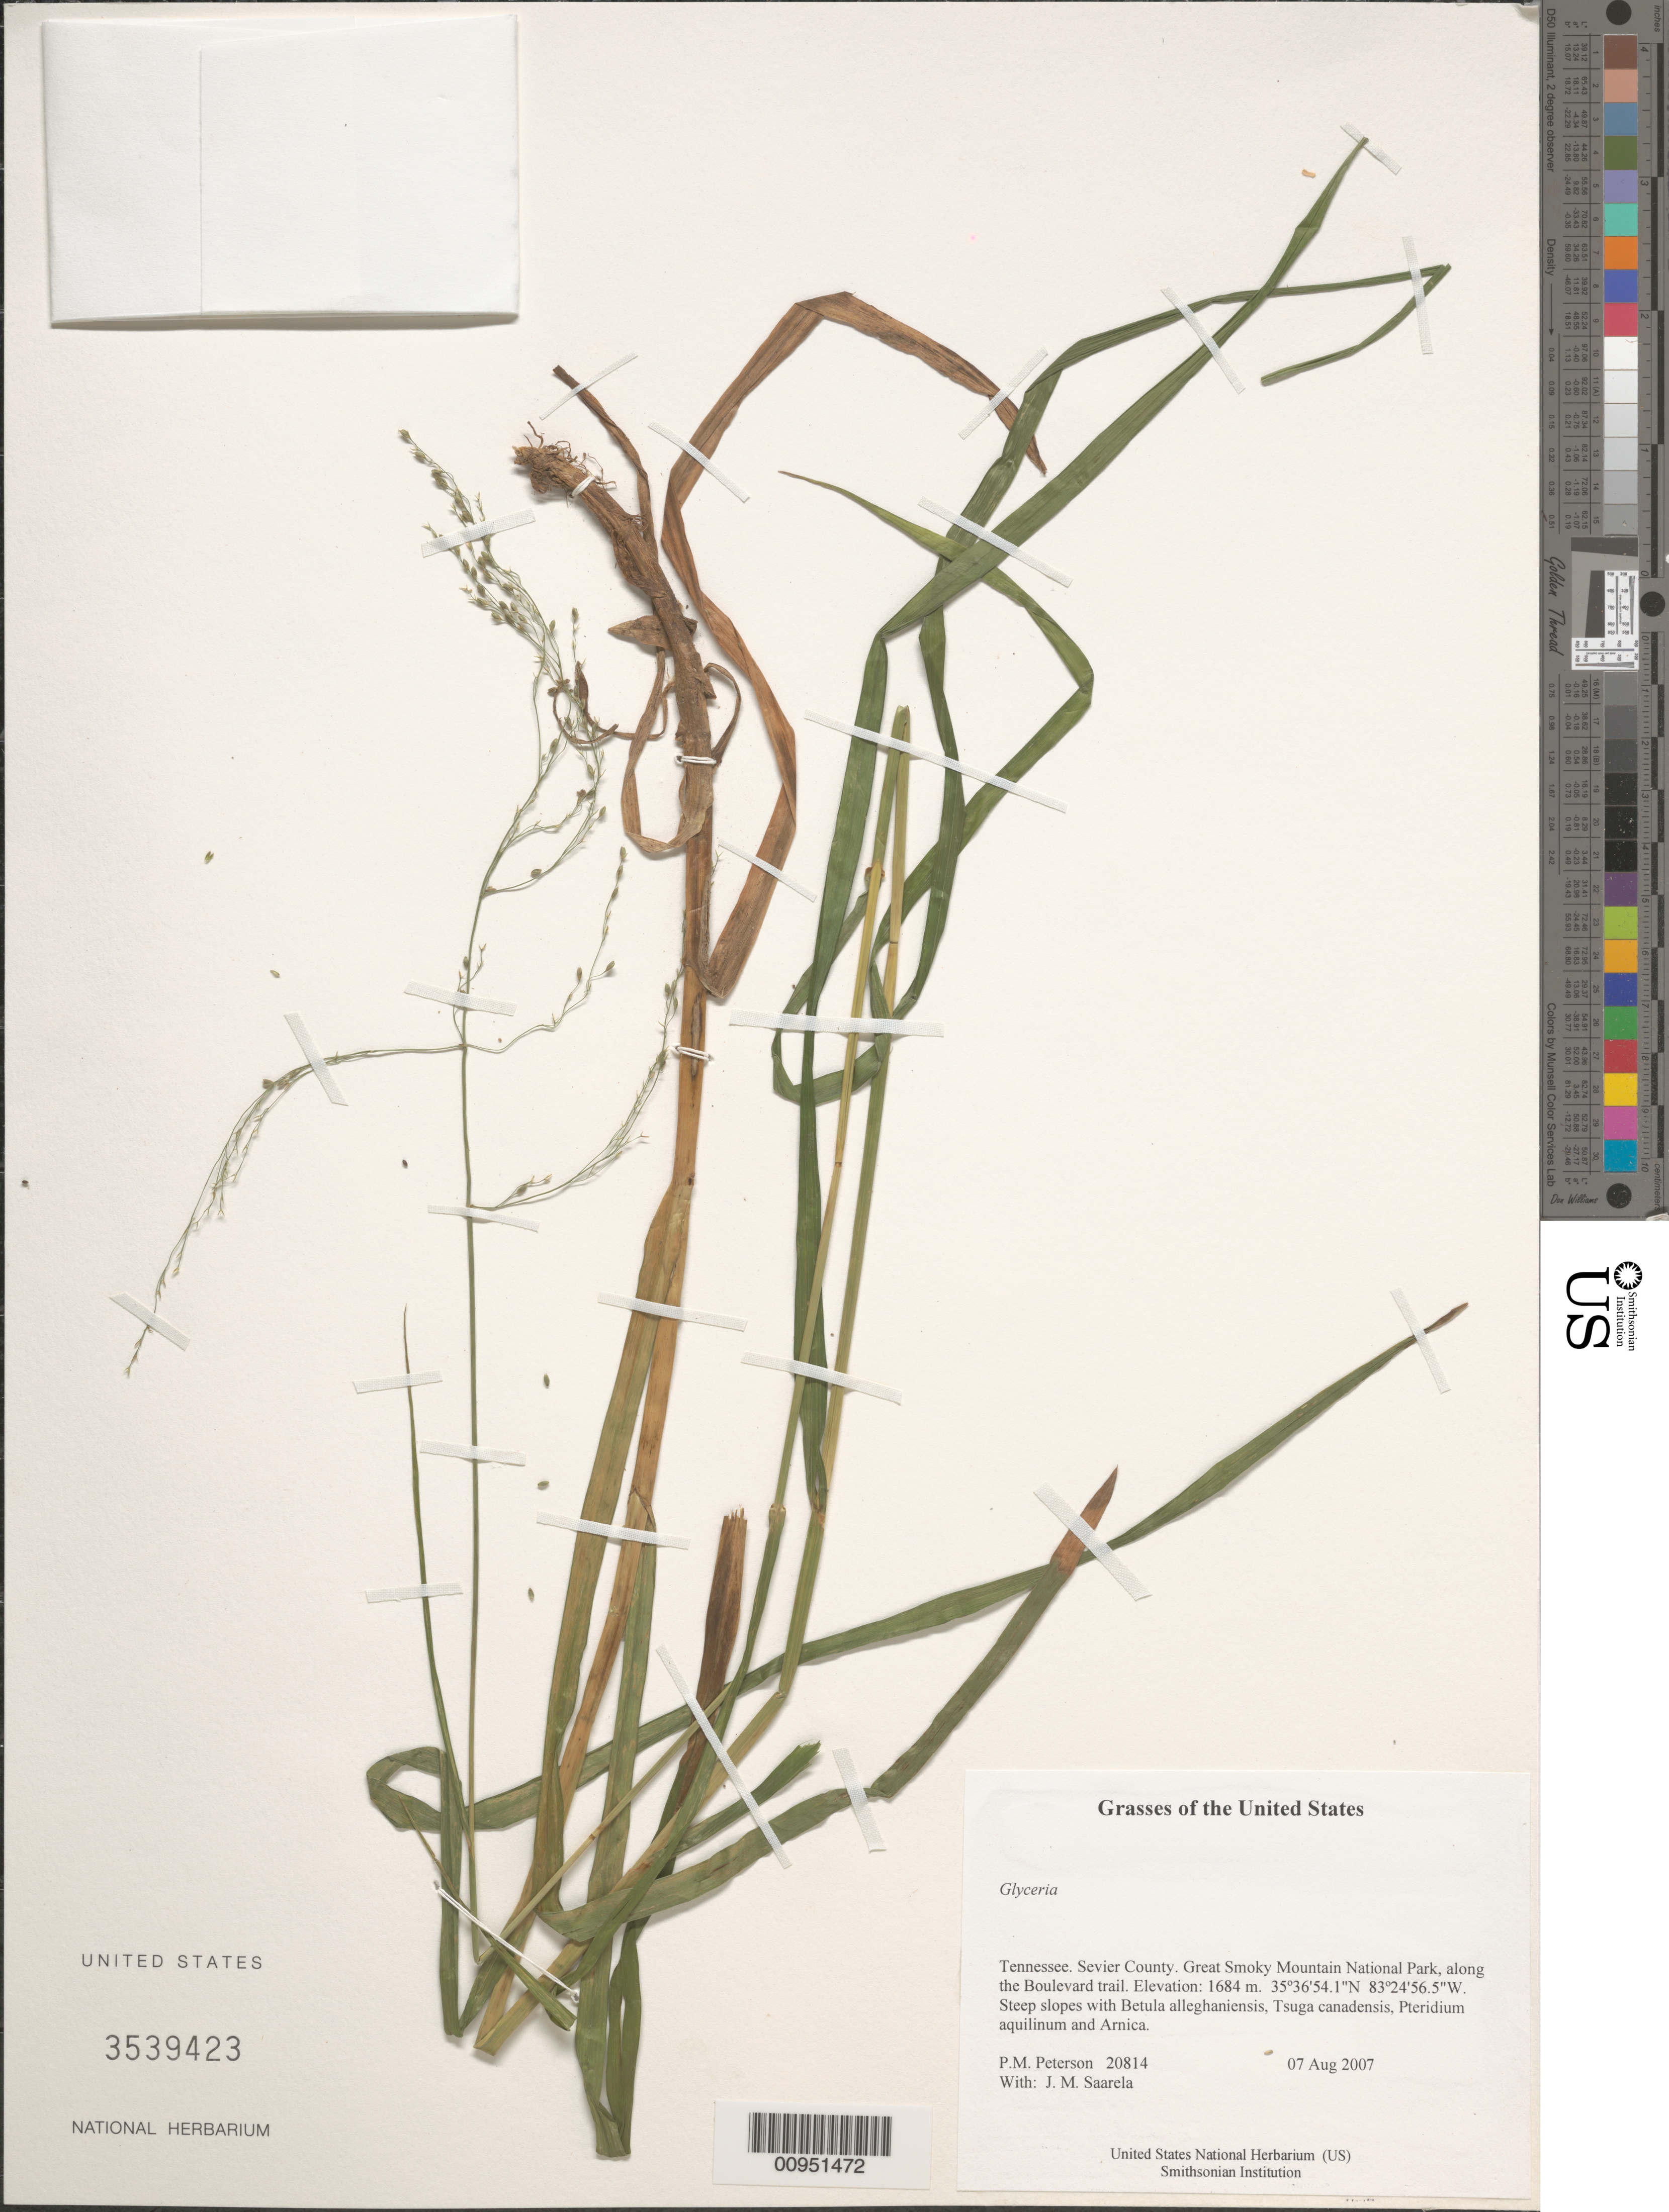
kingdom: Plantae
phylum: Tracheophyta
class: Liliopsida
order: Poales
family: Poaceae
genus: Glyceria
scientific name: Glyceria sp.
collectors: P. M. Peterson & J. Saarela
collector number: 20814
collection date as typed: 07 Aug 2007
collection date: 2007-08-07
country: United States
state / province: Tennessee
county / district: Sevier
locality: Great Smoky Mountain National Park, along the Boulevard trail.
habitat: Steep slopes with Betula alleghaniensis, Tsuga canadensis, Pteridium aquilinum and Arnica.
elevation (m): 1684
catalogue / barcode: US 3539423